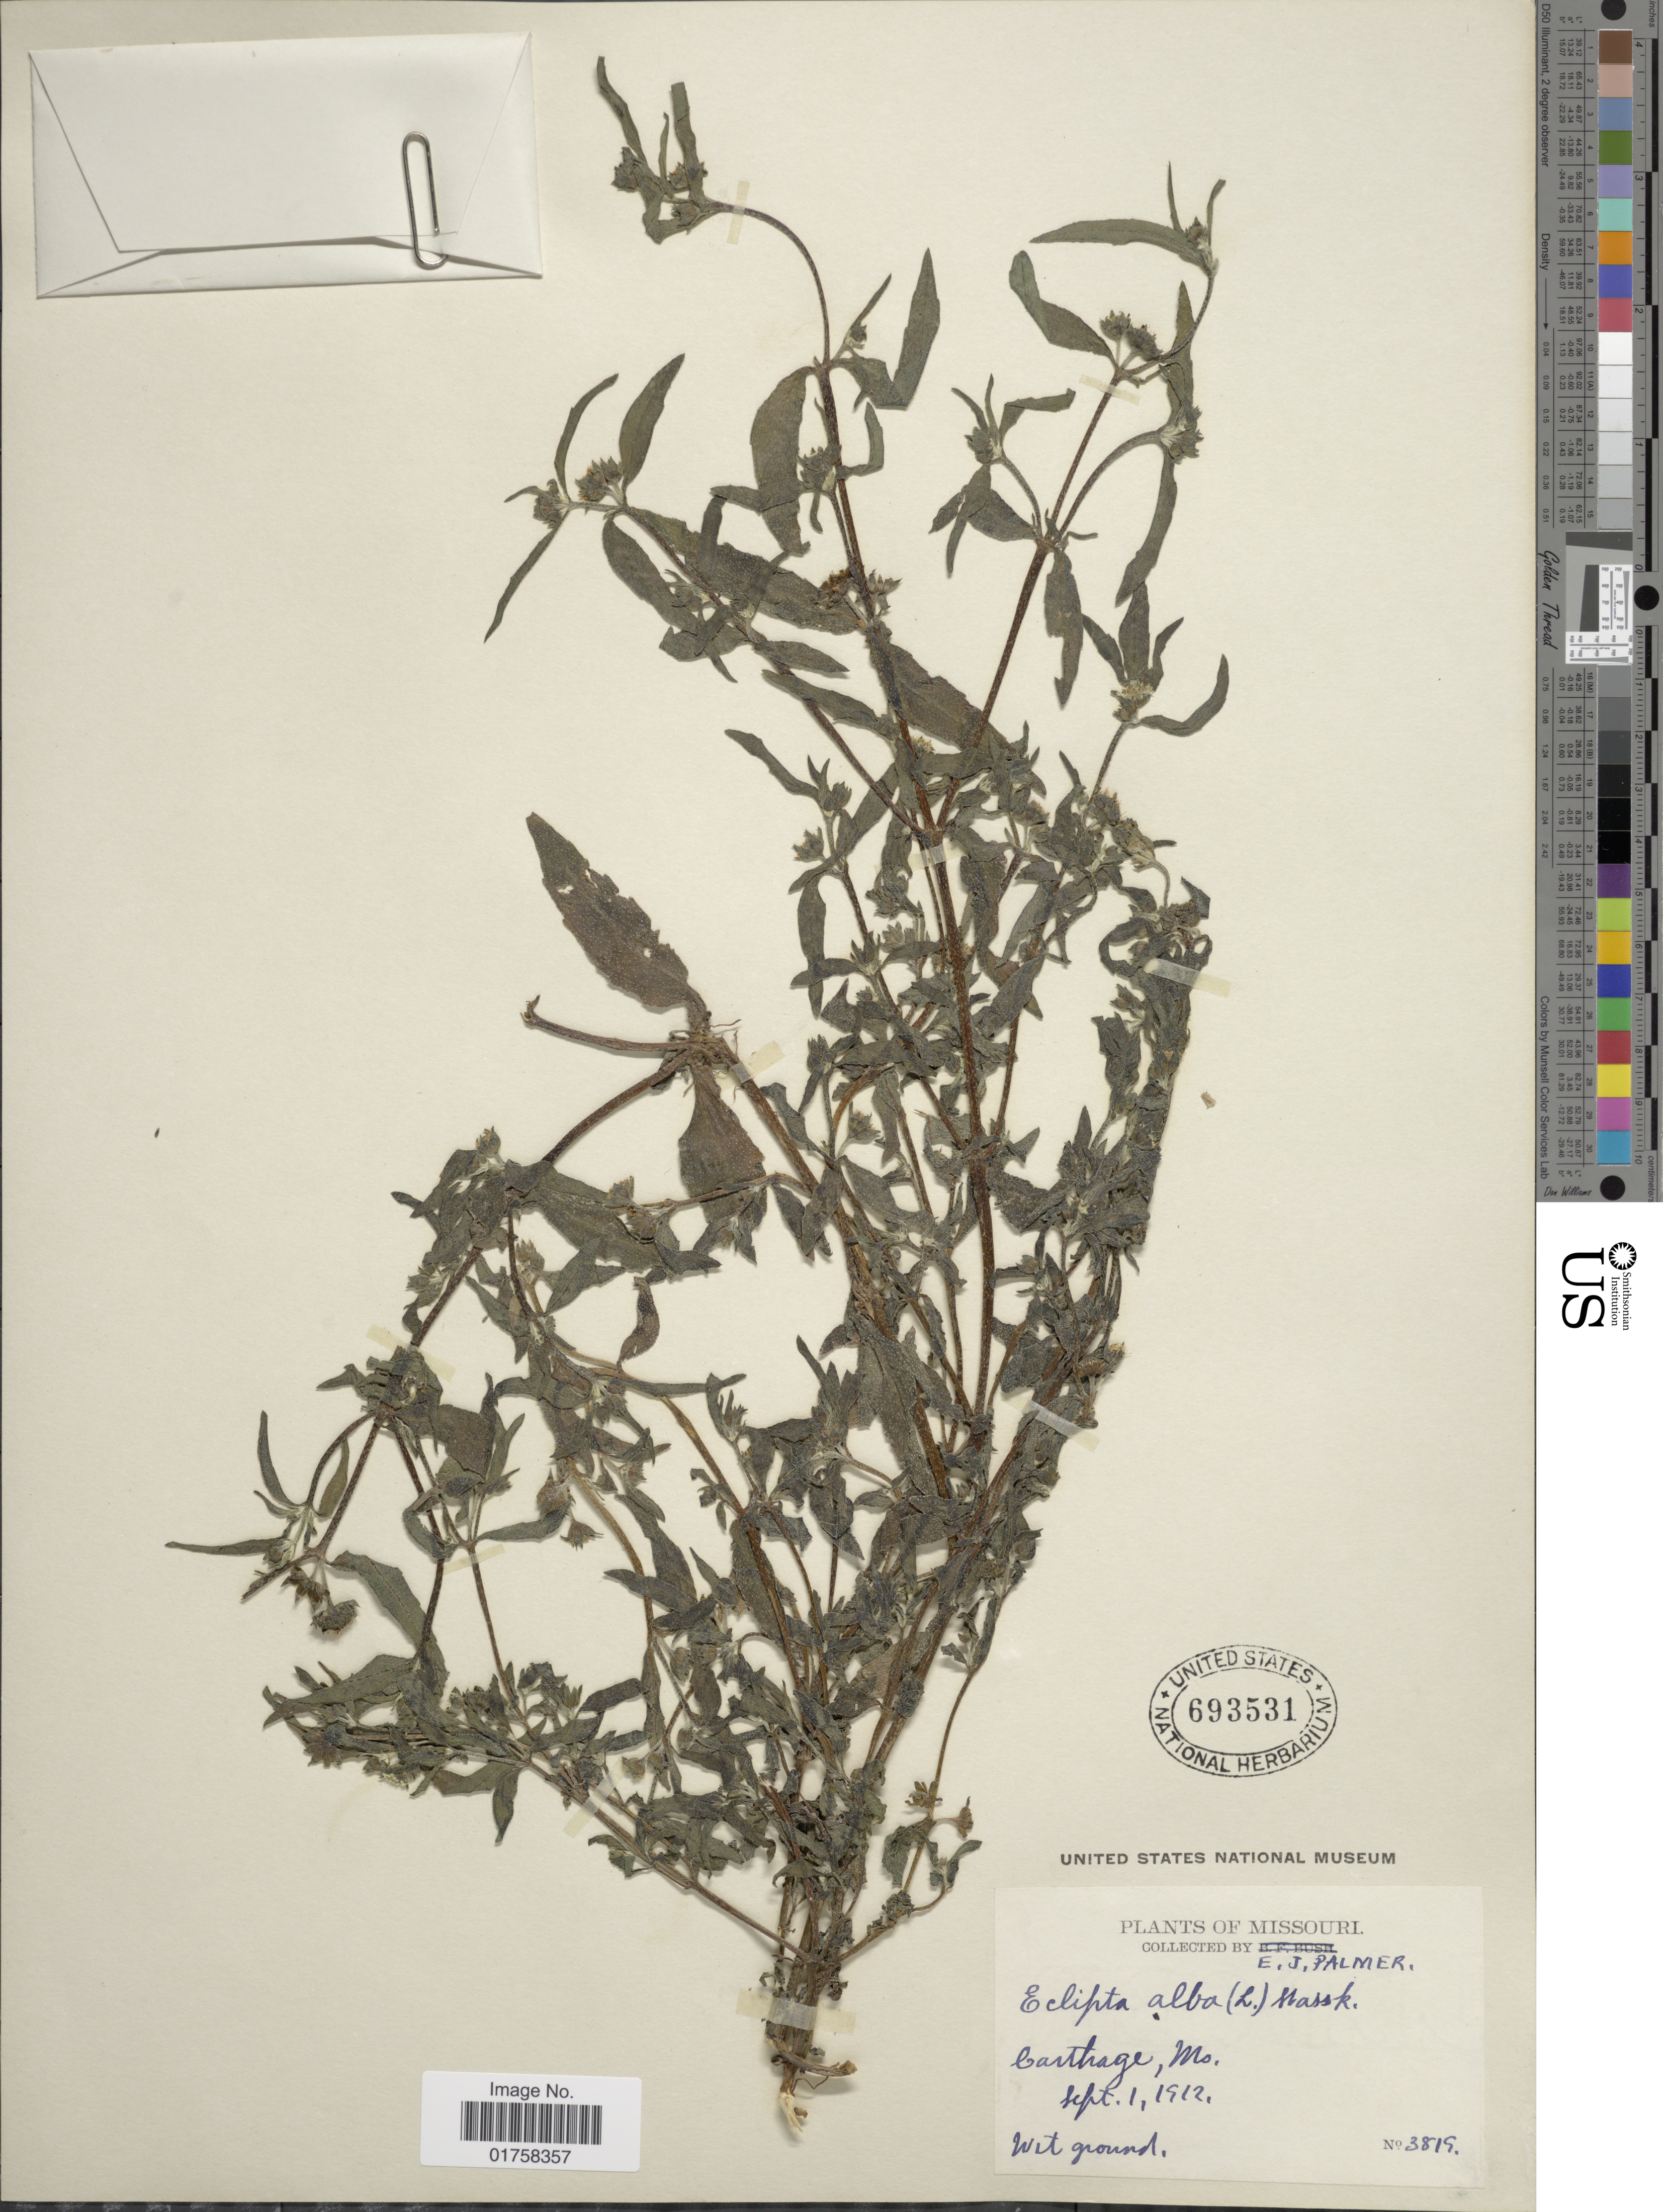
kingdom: Plantae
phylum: Tracheophyta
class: Magnoliopsida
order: Asterales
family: Asteraceae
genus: Eclipta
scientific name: Eclipta alba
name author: (L.) Hassk.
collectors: E. J. Palmer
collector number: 3819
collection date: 1912-09-01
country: United States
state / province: Missouri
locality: Carthage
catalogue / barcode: US 693531